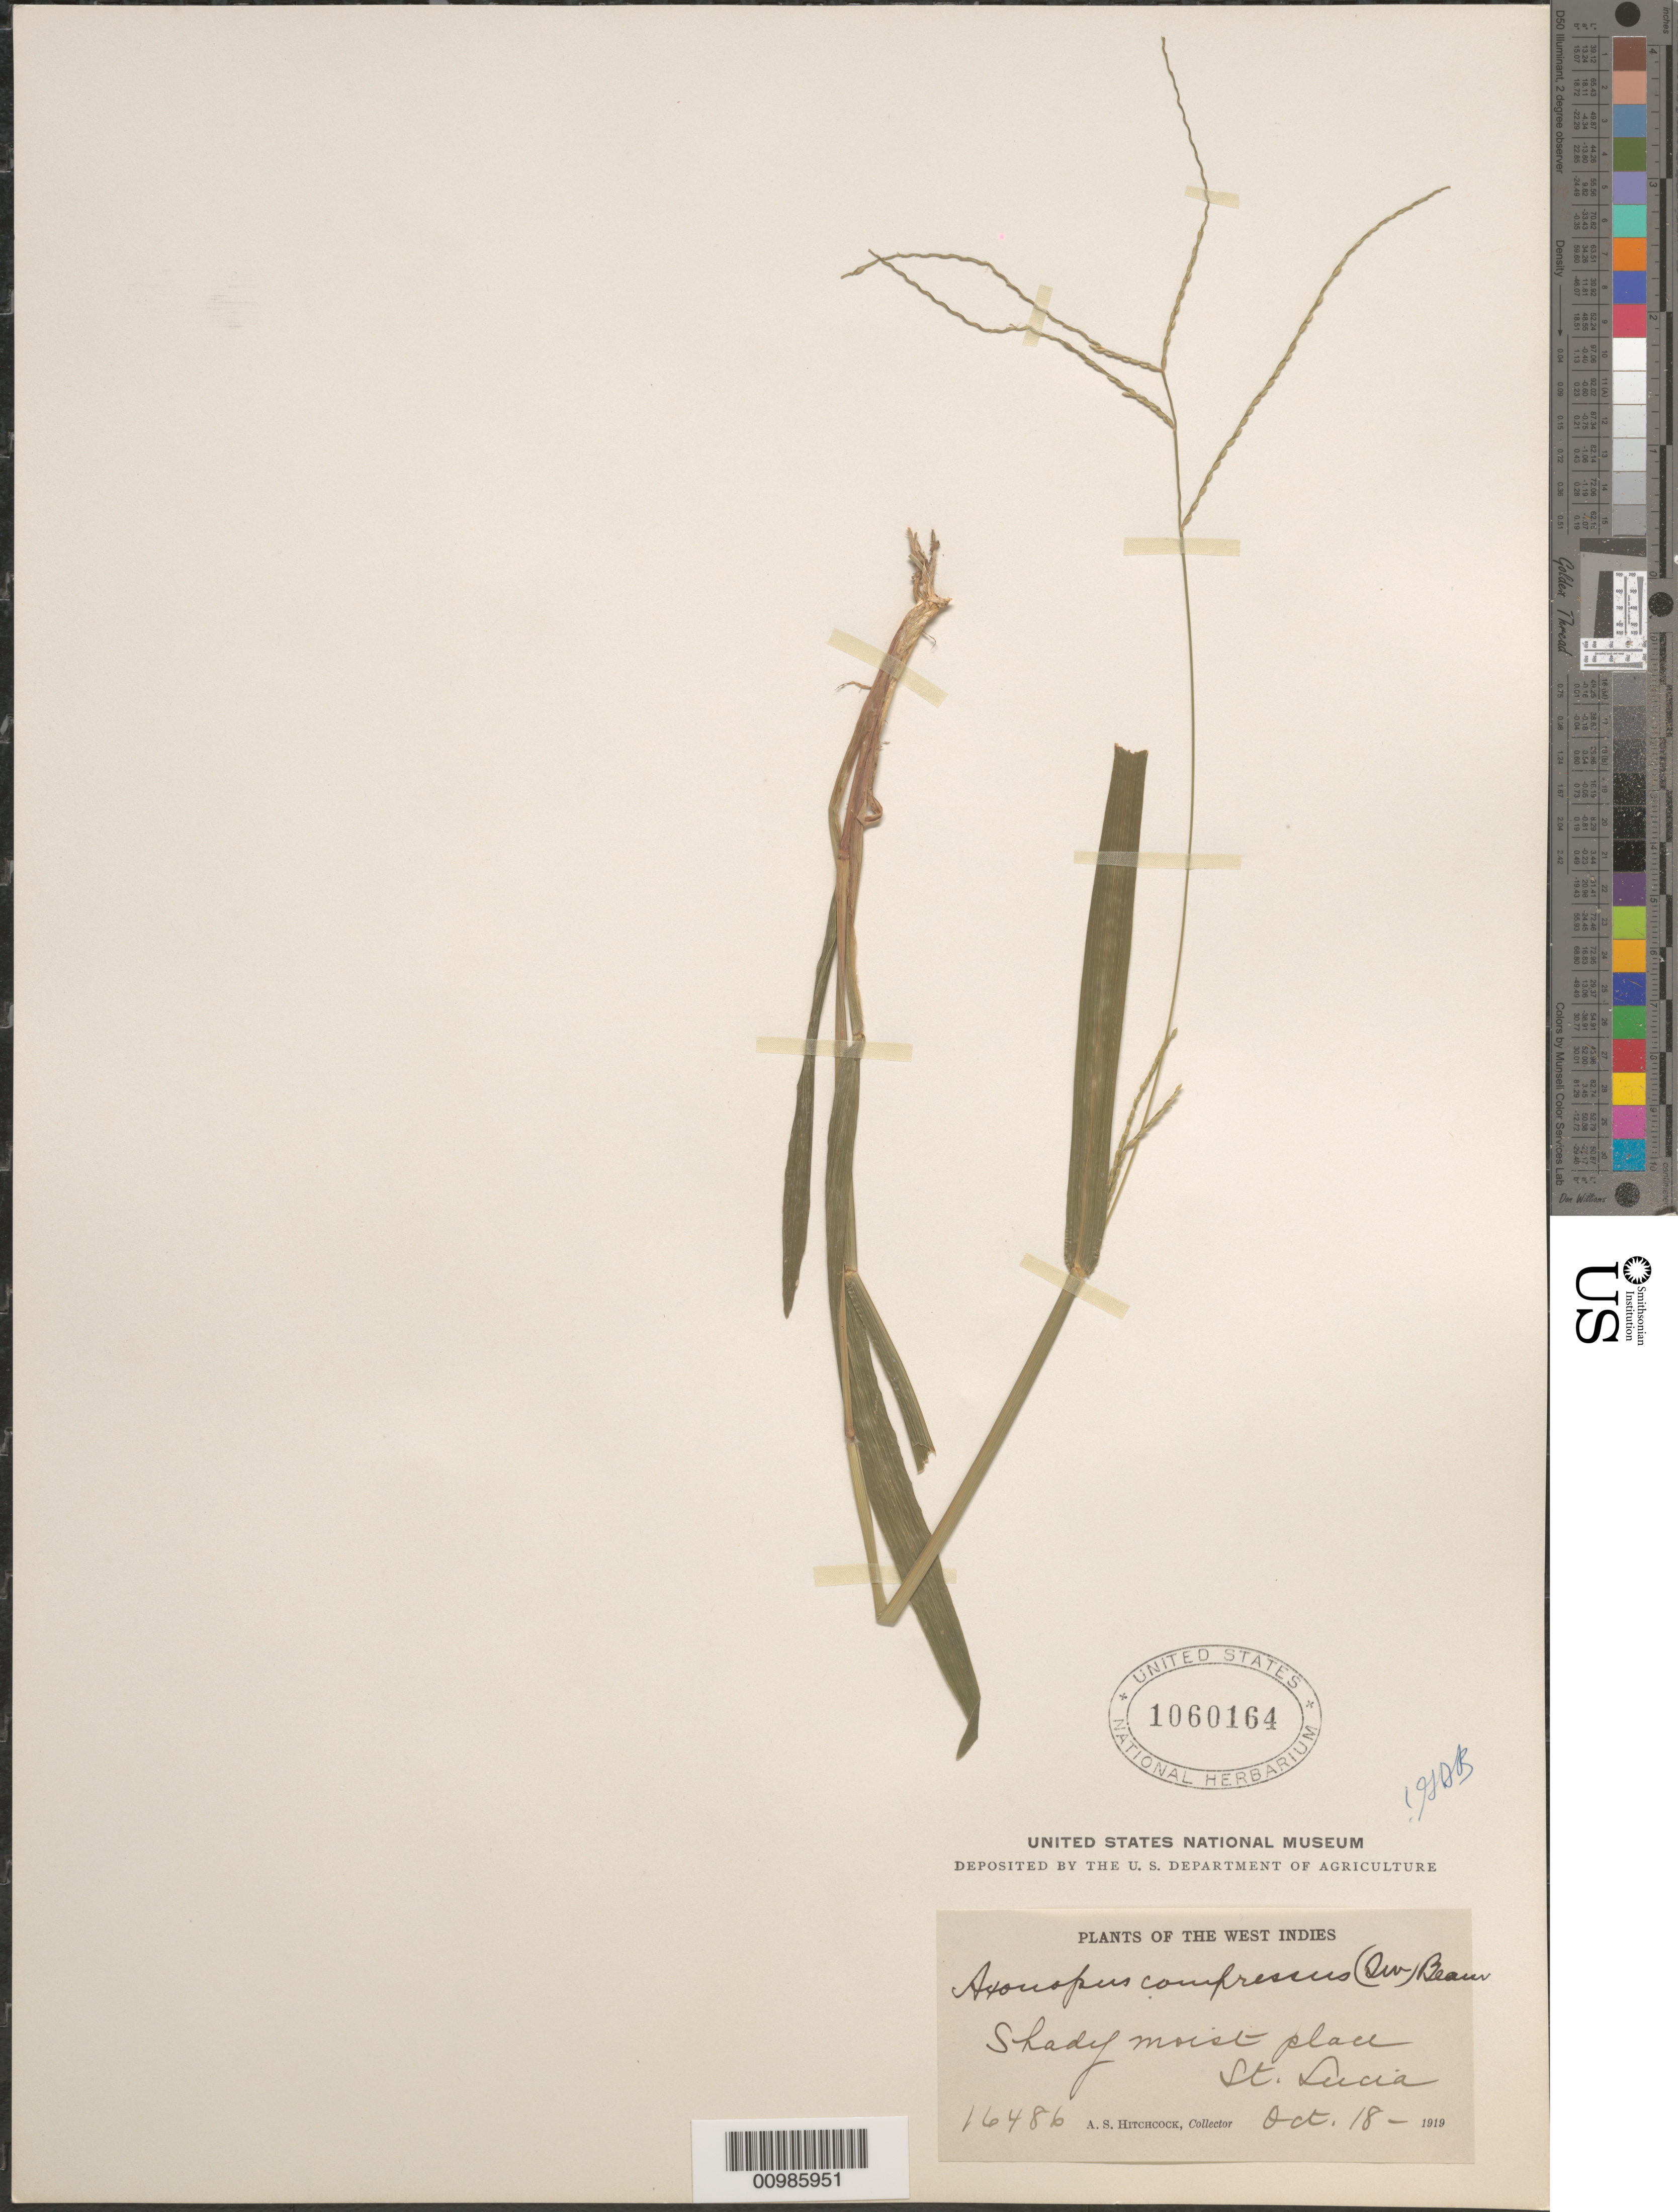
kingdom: Plantae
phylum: Tracheophyta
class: Liliopsida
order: Poales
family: Poaceae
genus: Axonopus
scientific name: Axonopus compressus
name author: (Sw.) P. Beauv.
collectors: A. S. Hitchcock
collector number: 16486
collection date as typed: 18 Oct 1919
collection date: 1919-10-18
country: St. Lucia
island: St. Lucia I.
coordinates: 0 N, 0 E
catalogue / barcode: US 1060164